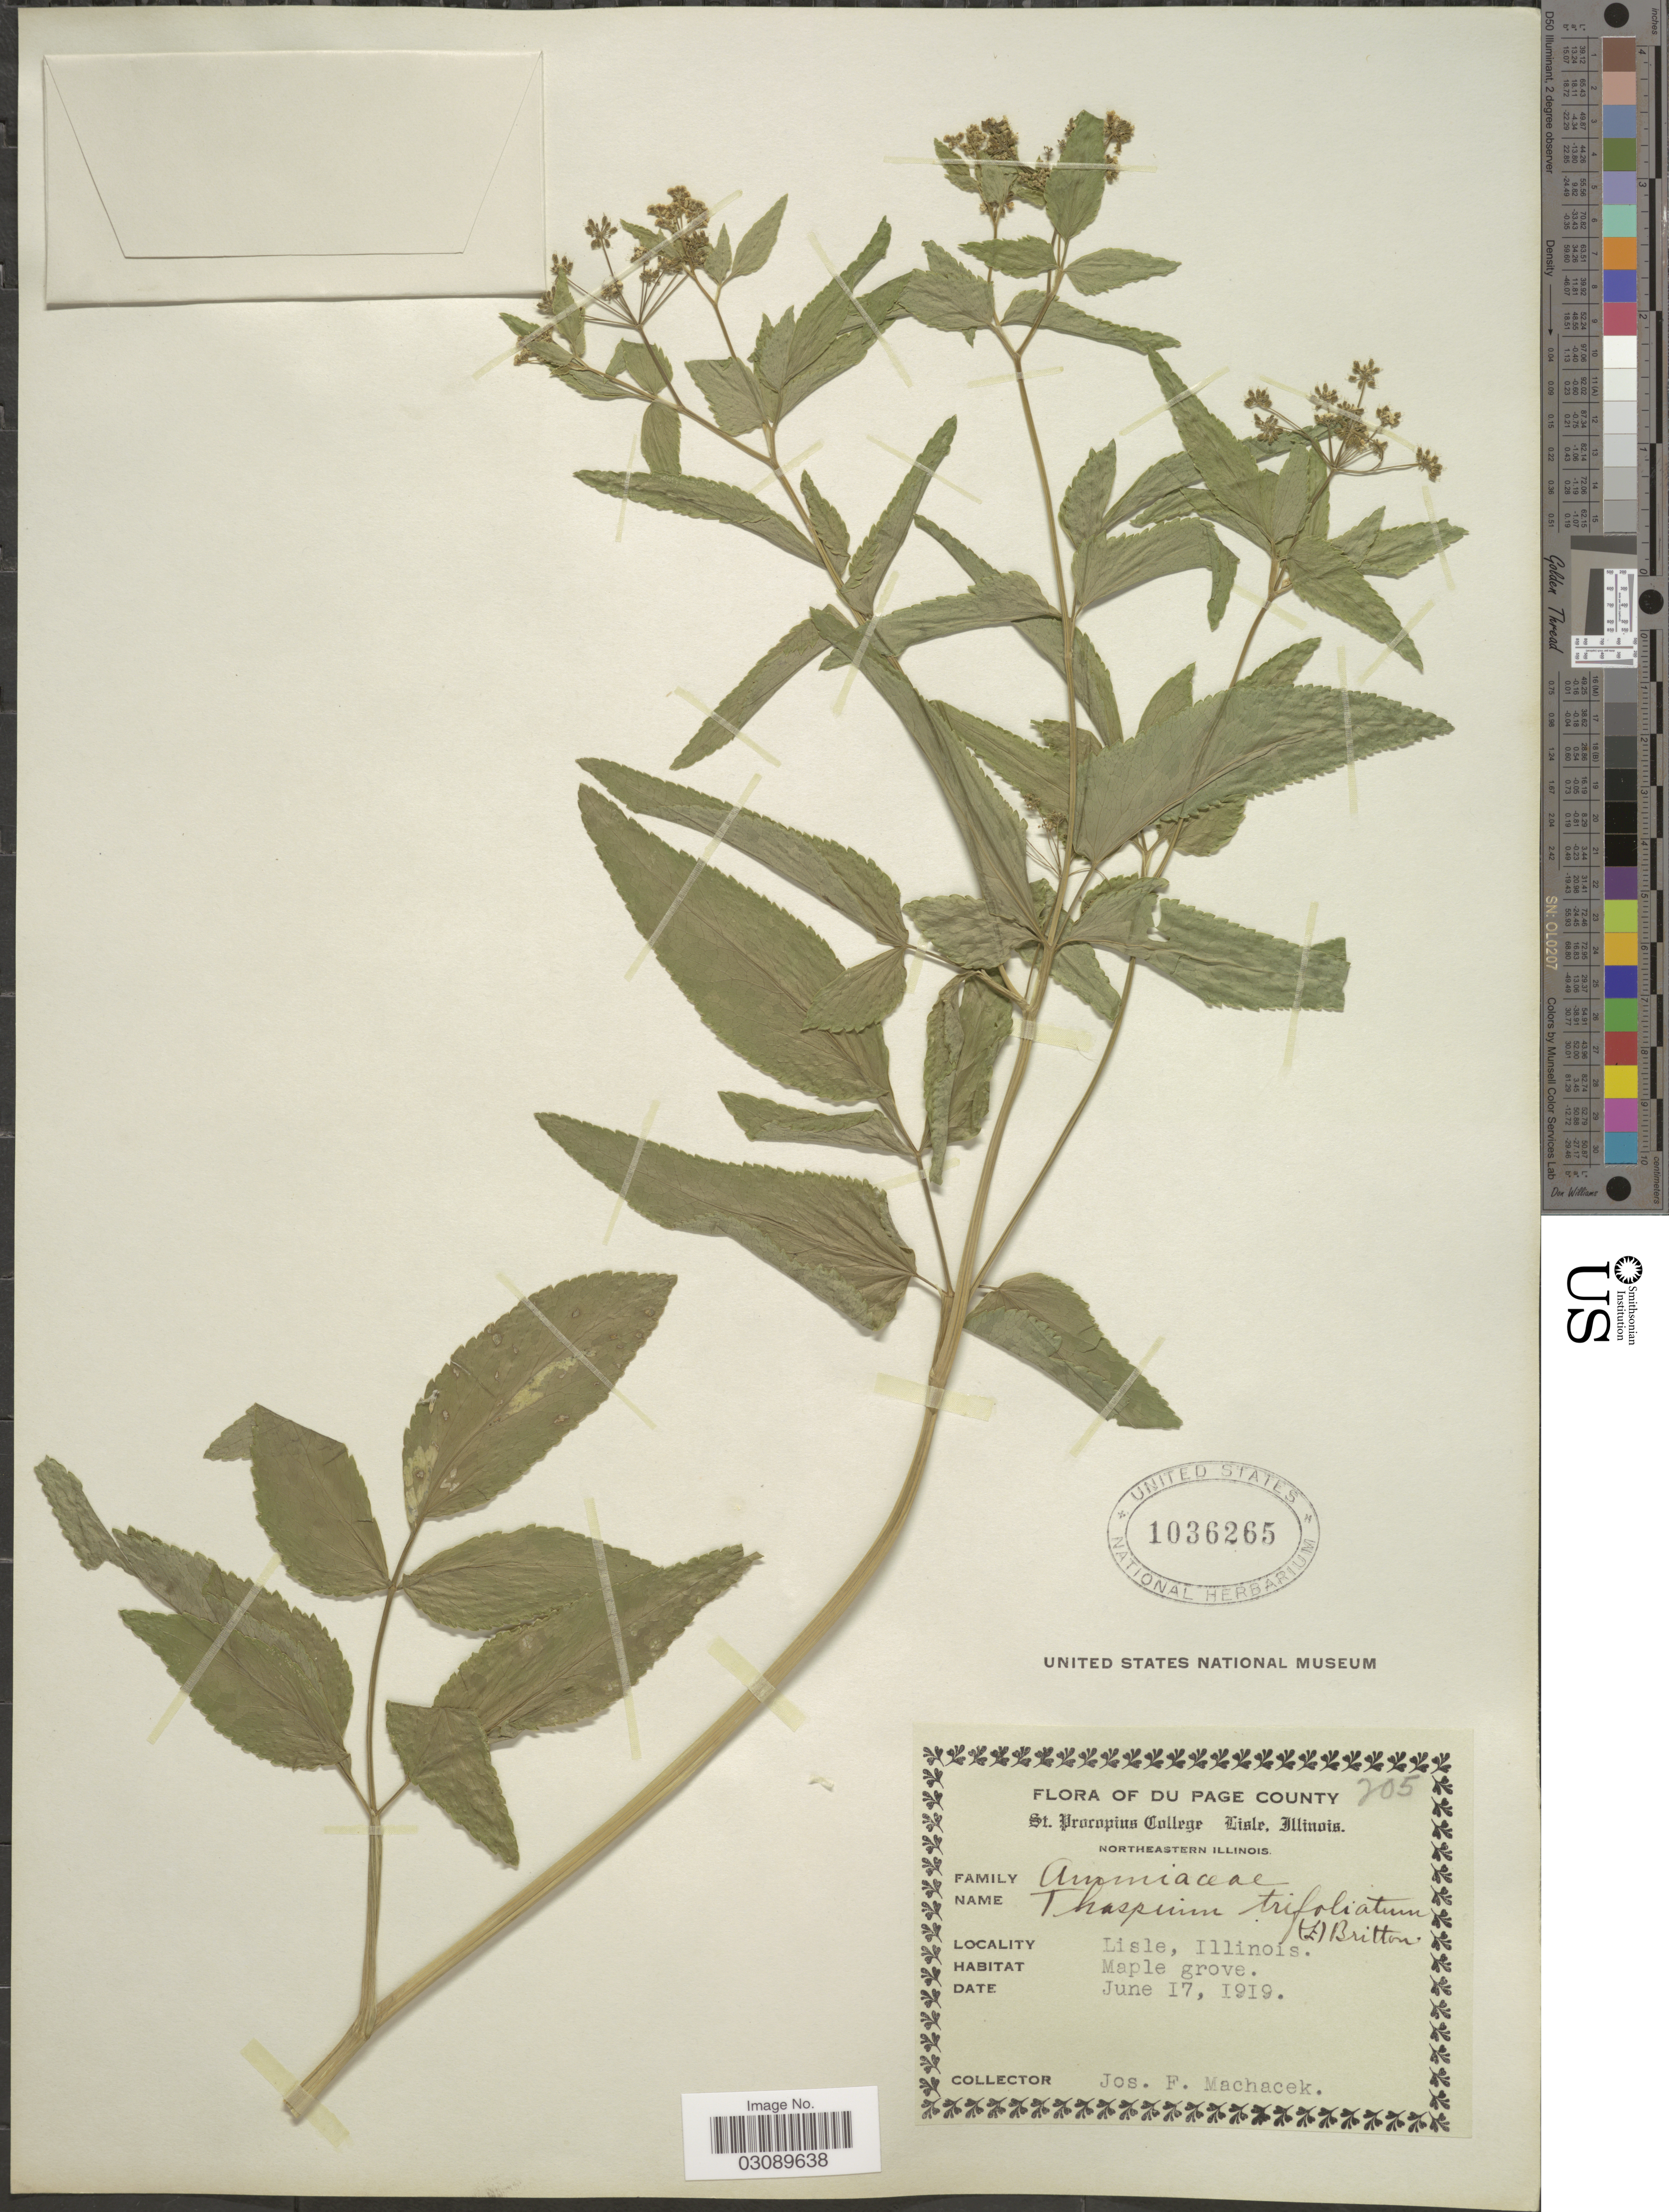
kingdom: Plantae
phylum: Tracheophyta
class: Magnoliopsida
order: Apiales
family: Apiaceae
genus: Thaspium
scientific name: Thaspium trifoliatum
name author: (L.) A. Gray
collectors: J. Machacek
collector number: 205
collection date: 1919-06-17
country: United States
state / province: Illinois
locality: Du Page County. Lisle.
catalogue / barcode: US 1036265